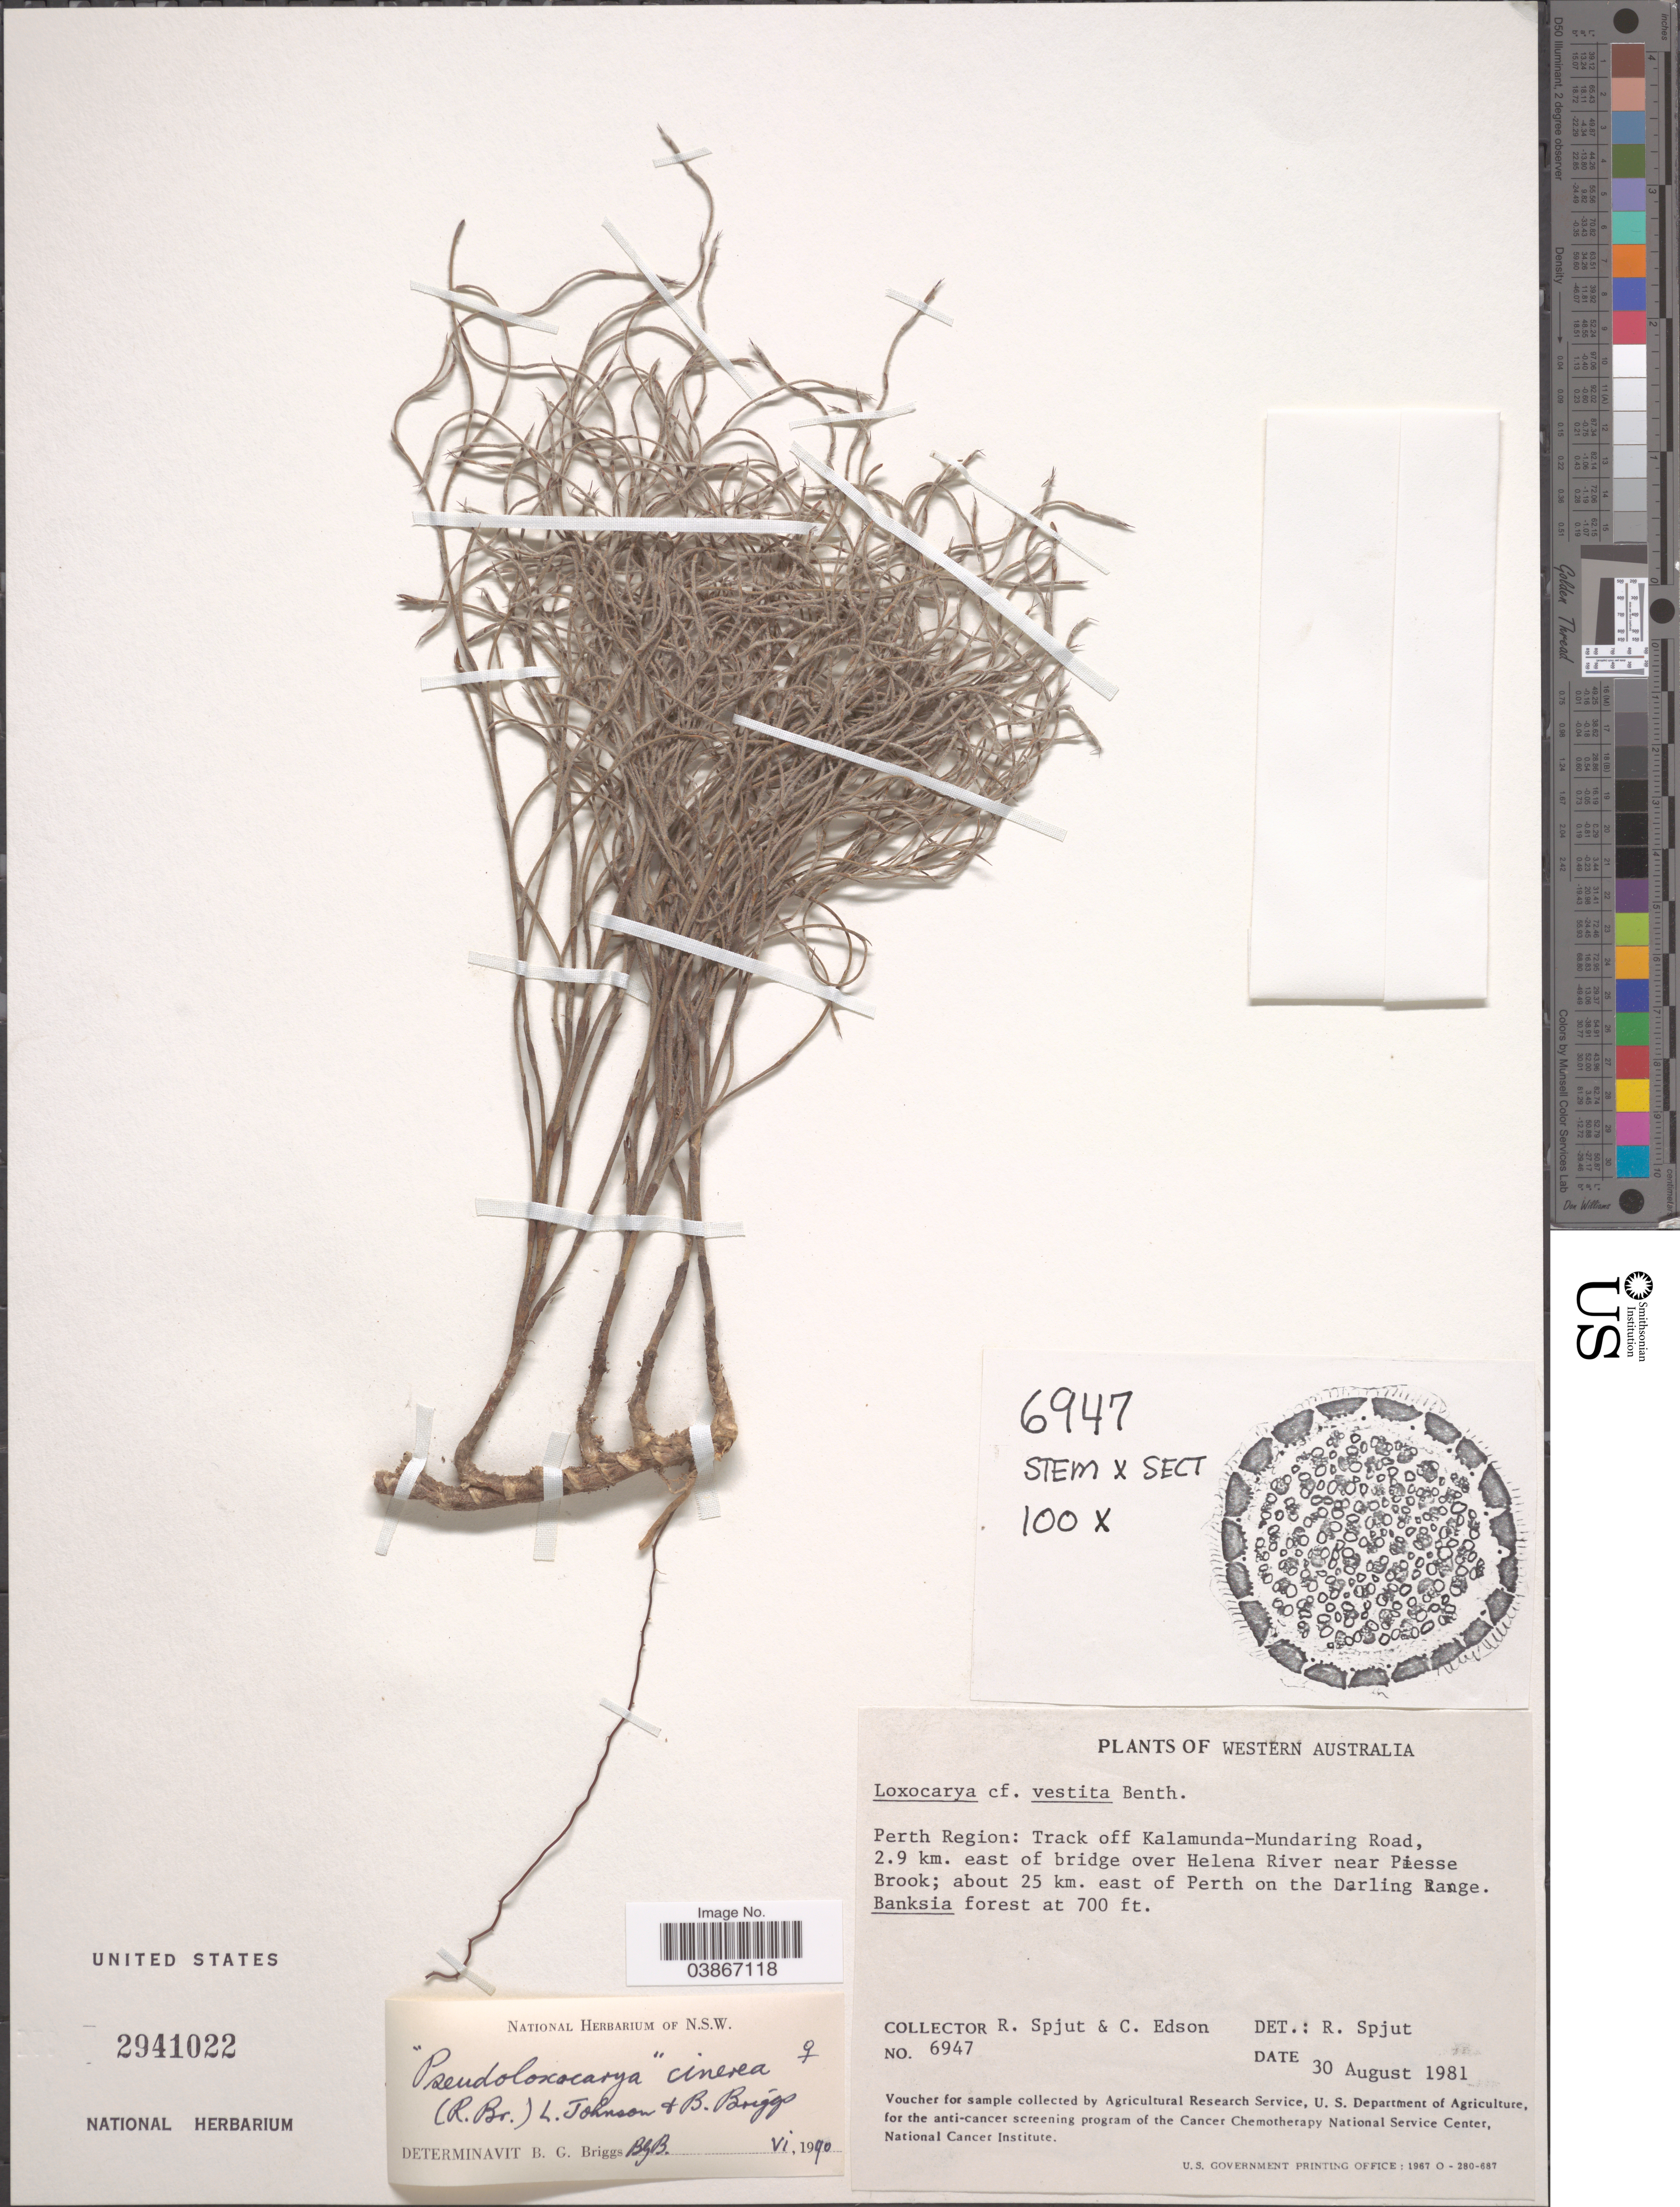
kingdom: Plantae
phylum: Tracheophyta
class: Liliopsida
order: Poales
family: Restionaceae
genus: Loxocarya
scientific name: Loxocarya cinerea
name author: R. Br.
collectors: R. Spjut & C. Edson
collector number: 6947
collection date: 1981-08-30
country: Australia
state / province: Western Australia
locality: Perth Region: Track off Kalamunda-Mundaring Road, 2.9 km. east of bridge over Helena River near Piesse Brook; about 25 km. east of Perth on the Darling Range. Banksia forest.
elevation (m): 213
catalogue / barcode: US 2941022